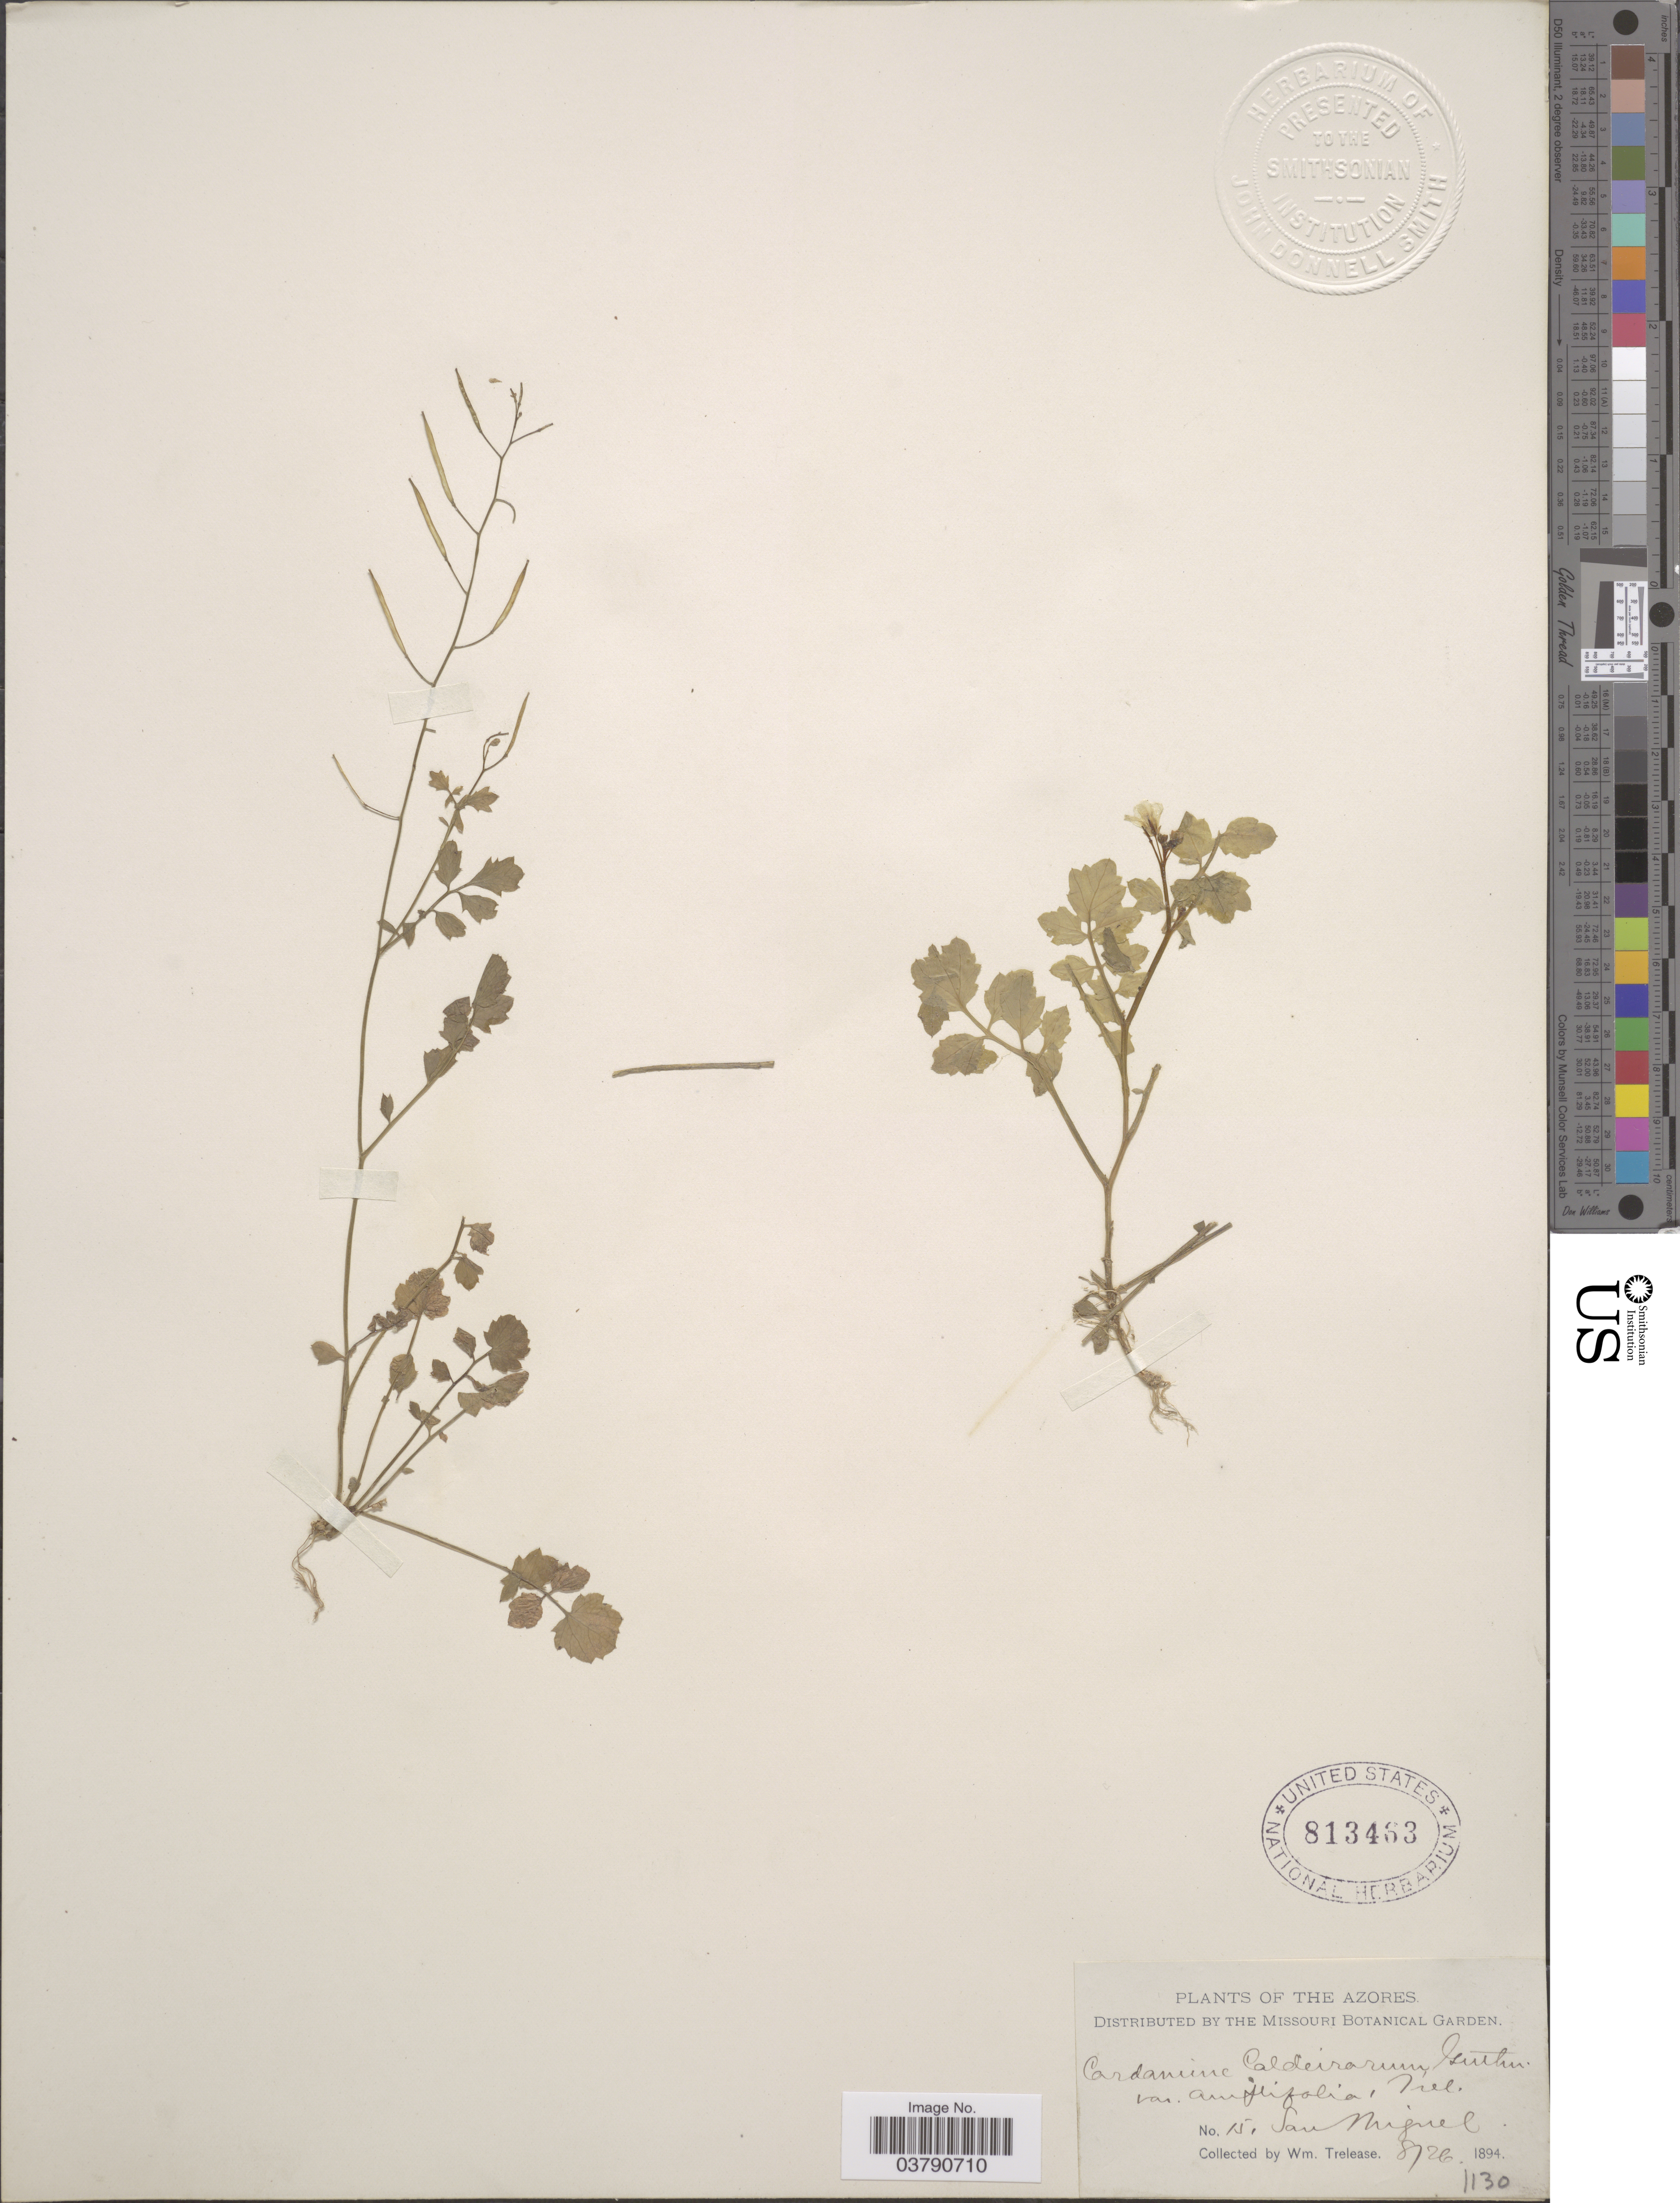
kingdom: Plantae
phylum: Tracheophyta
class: Magnoliopsida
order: Brassicales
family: Brassicaceae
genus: Cardamine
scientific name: Cardamine caldeirarum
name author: Guthnick ex Seub.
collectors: W. Trelease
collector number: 15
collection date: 1894-08-26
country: Portugal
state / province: Azores (Aut. Reg.)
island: São Miguel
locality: San Miguel.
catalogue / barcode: US 813463